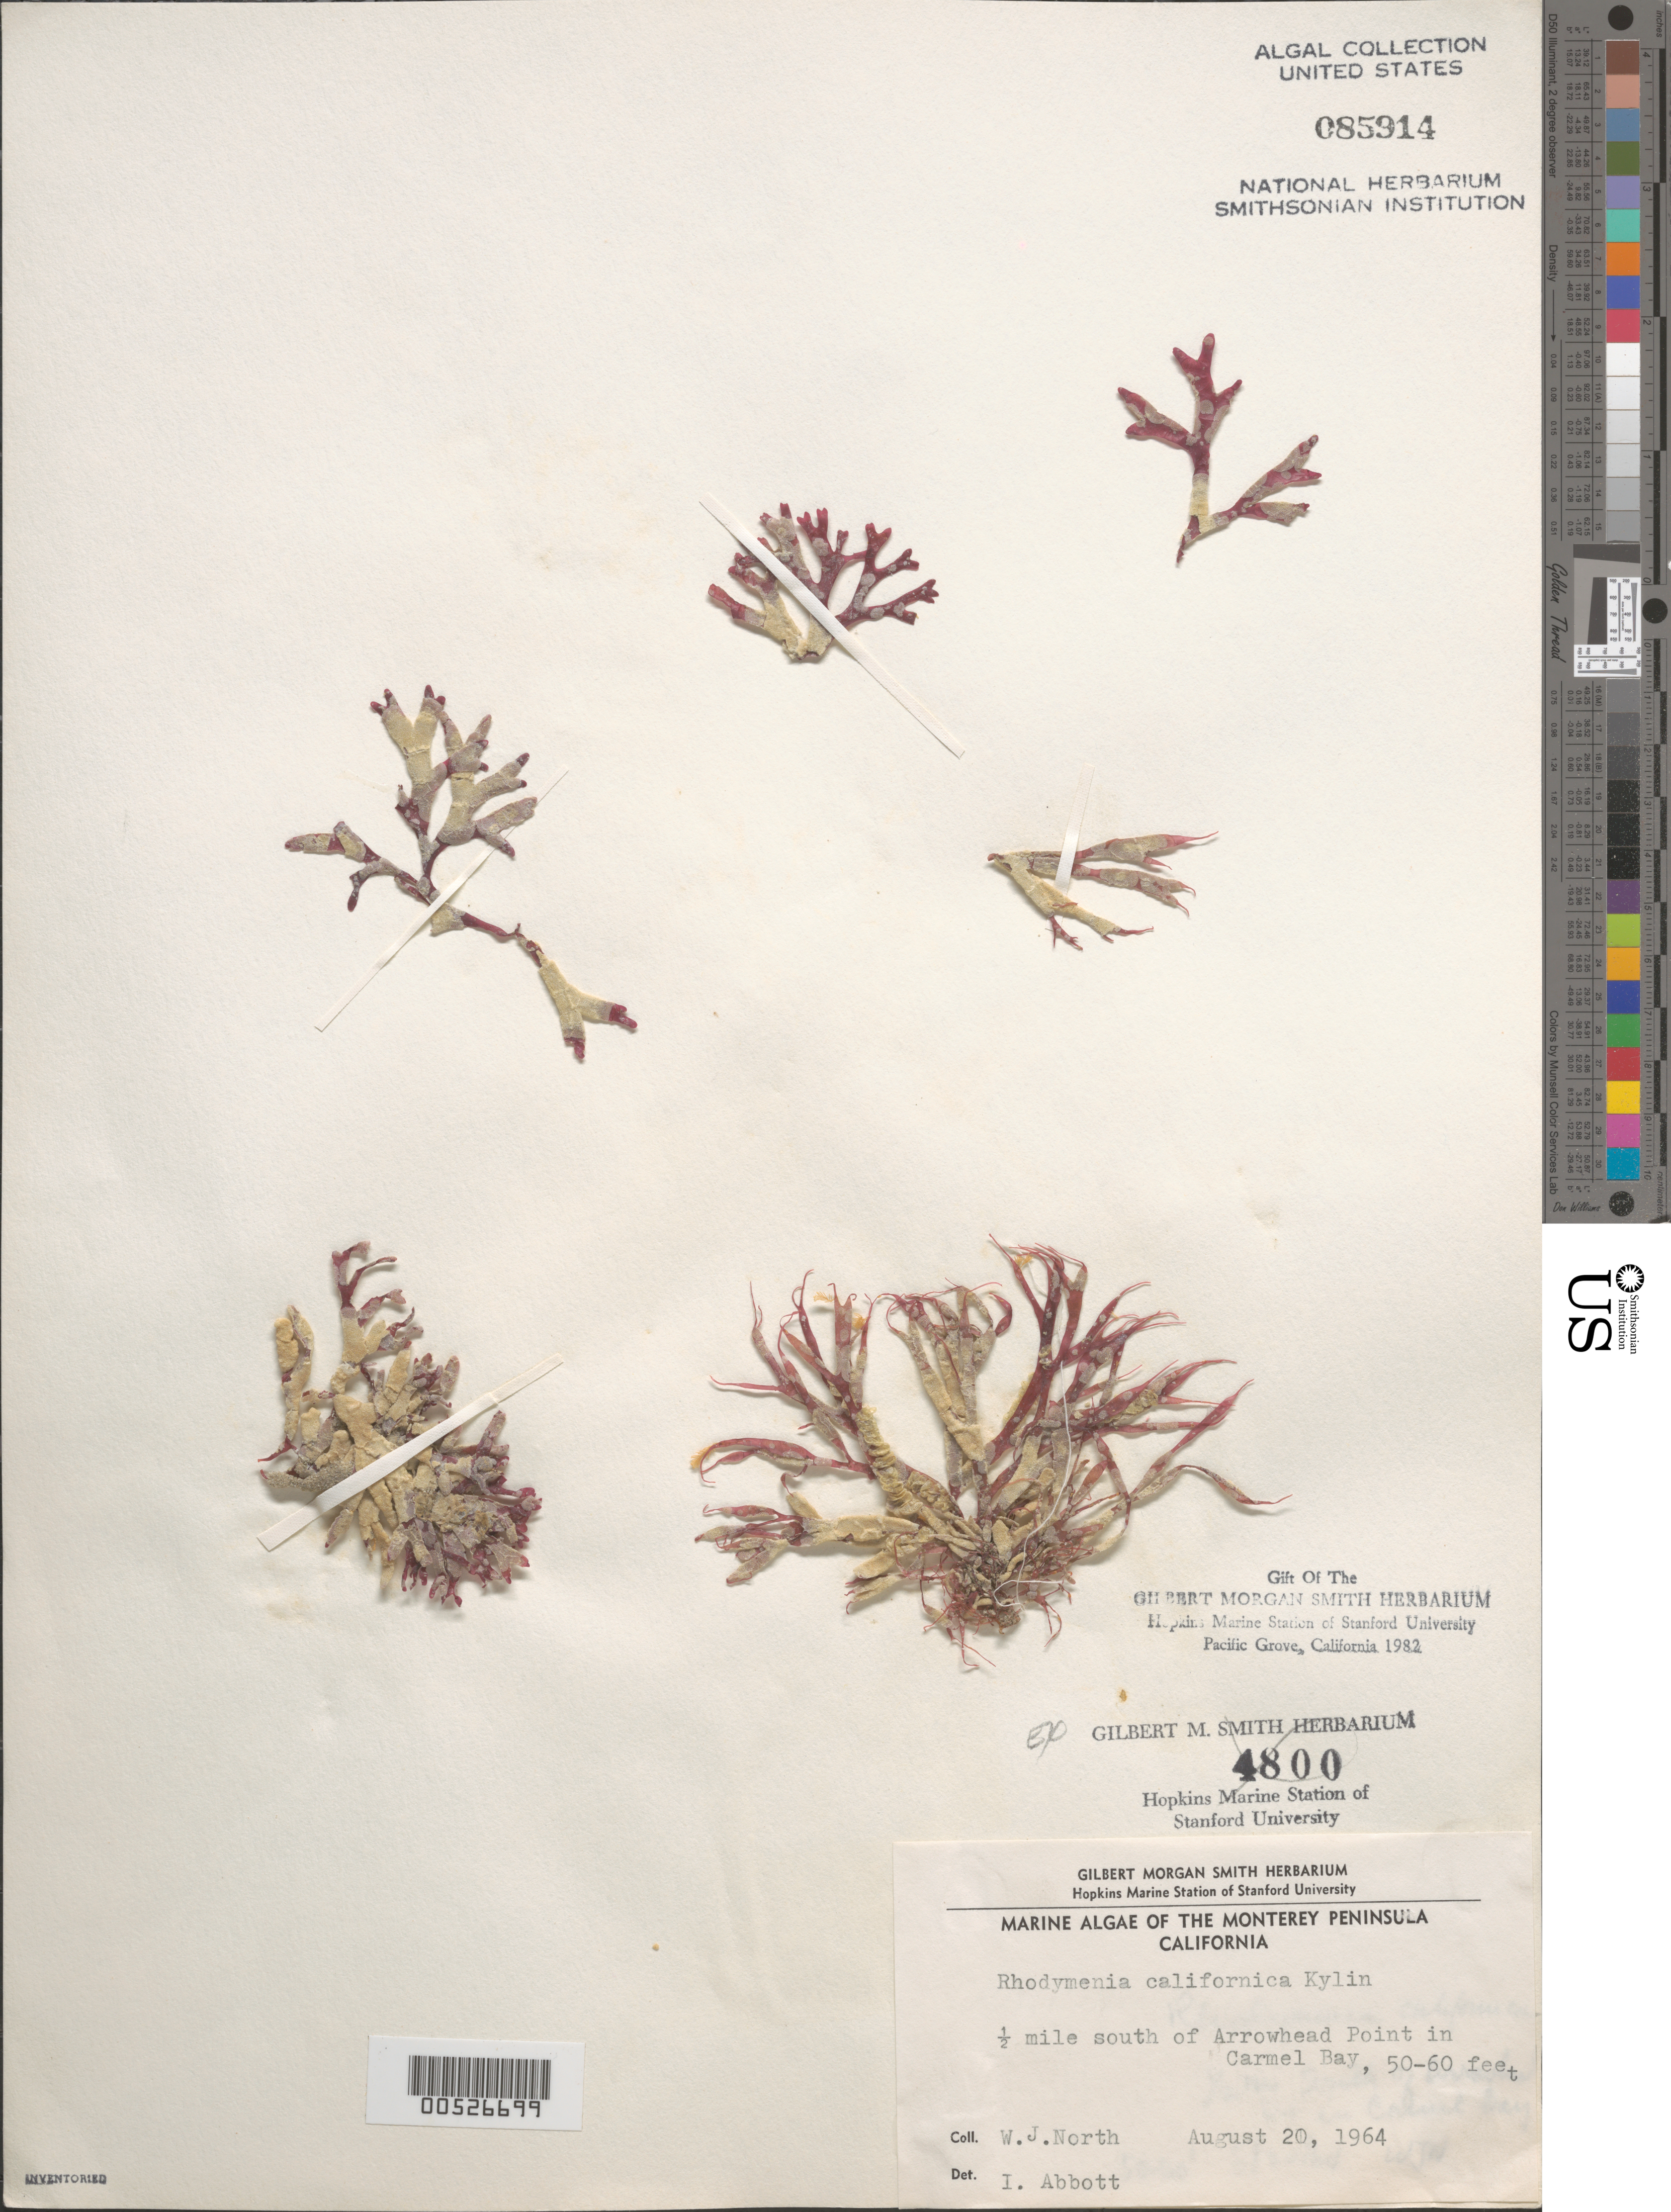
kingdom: Plantae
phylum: Rhodophyta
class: Florideophyceae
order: Rhodymeniales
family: Rhodymeniaceae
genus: Rhodymenia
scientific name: Rhodymenia californica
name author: Kylin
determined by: Abbott, Isabella A.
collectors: W. North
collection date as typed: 20 Aug 1964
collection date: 1964-08-20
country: United States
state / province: California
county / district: Monterey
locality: Carmel Bay, 0.5 mile south of Arrowhead Point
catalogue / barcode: US 85914